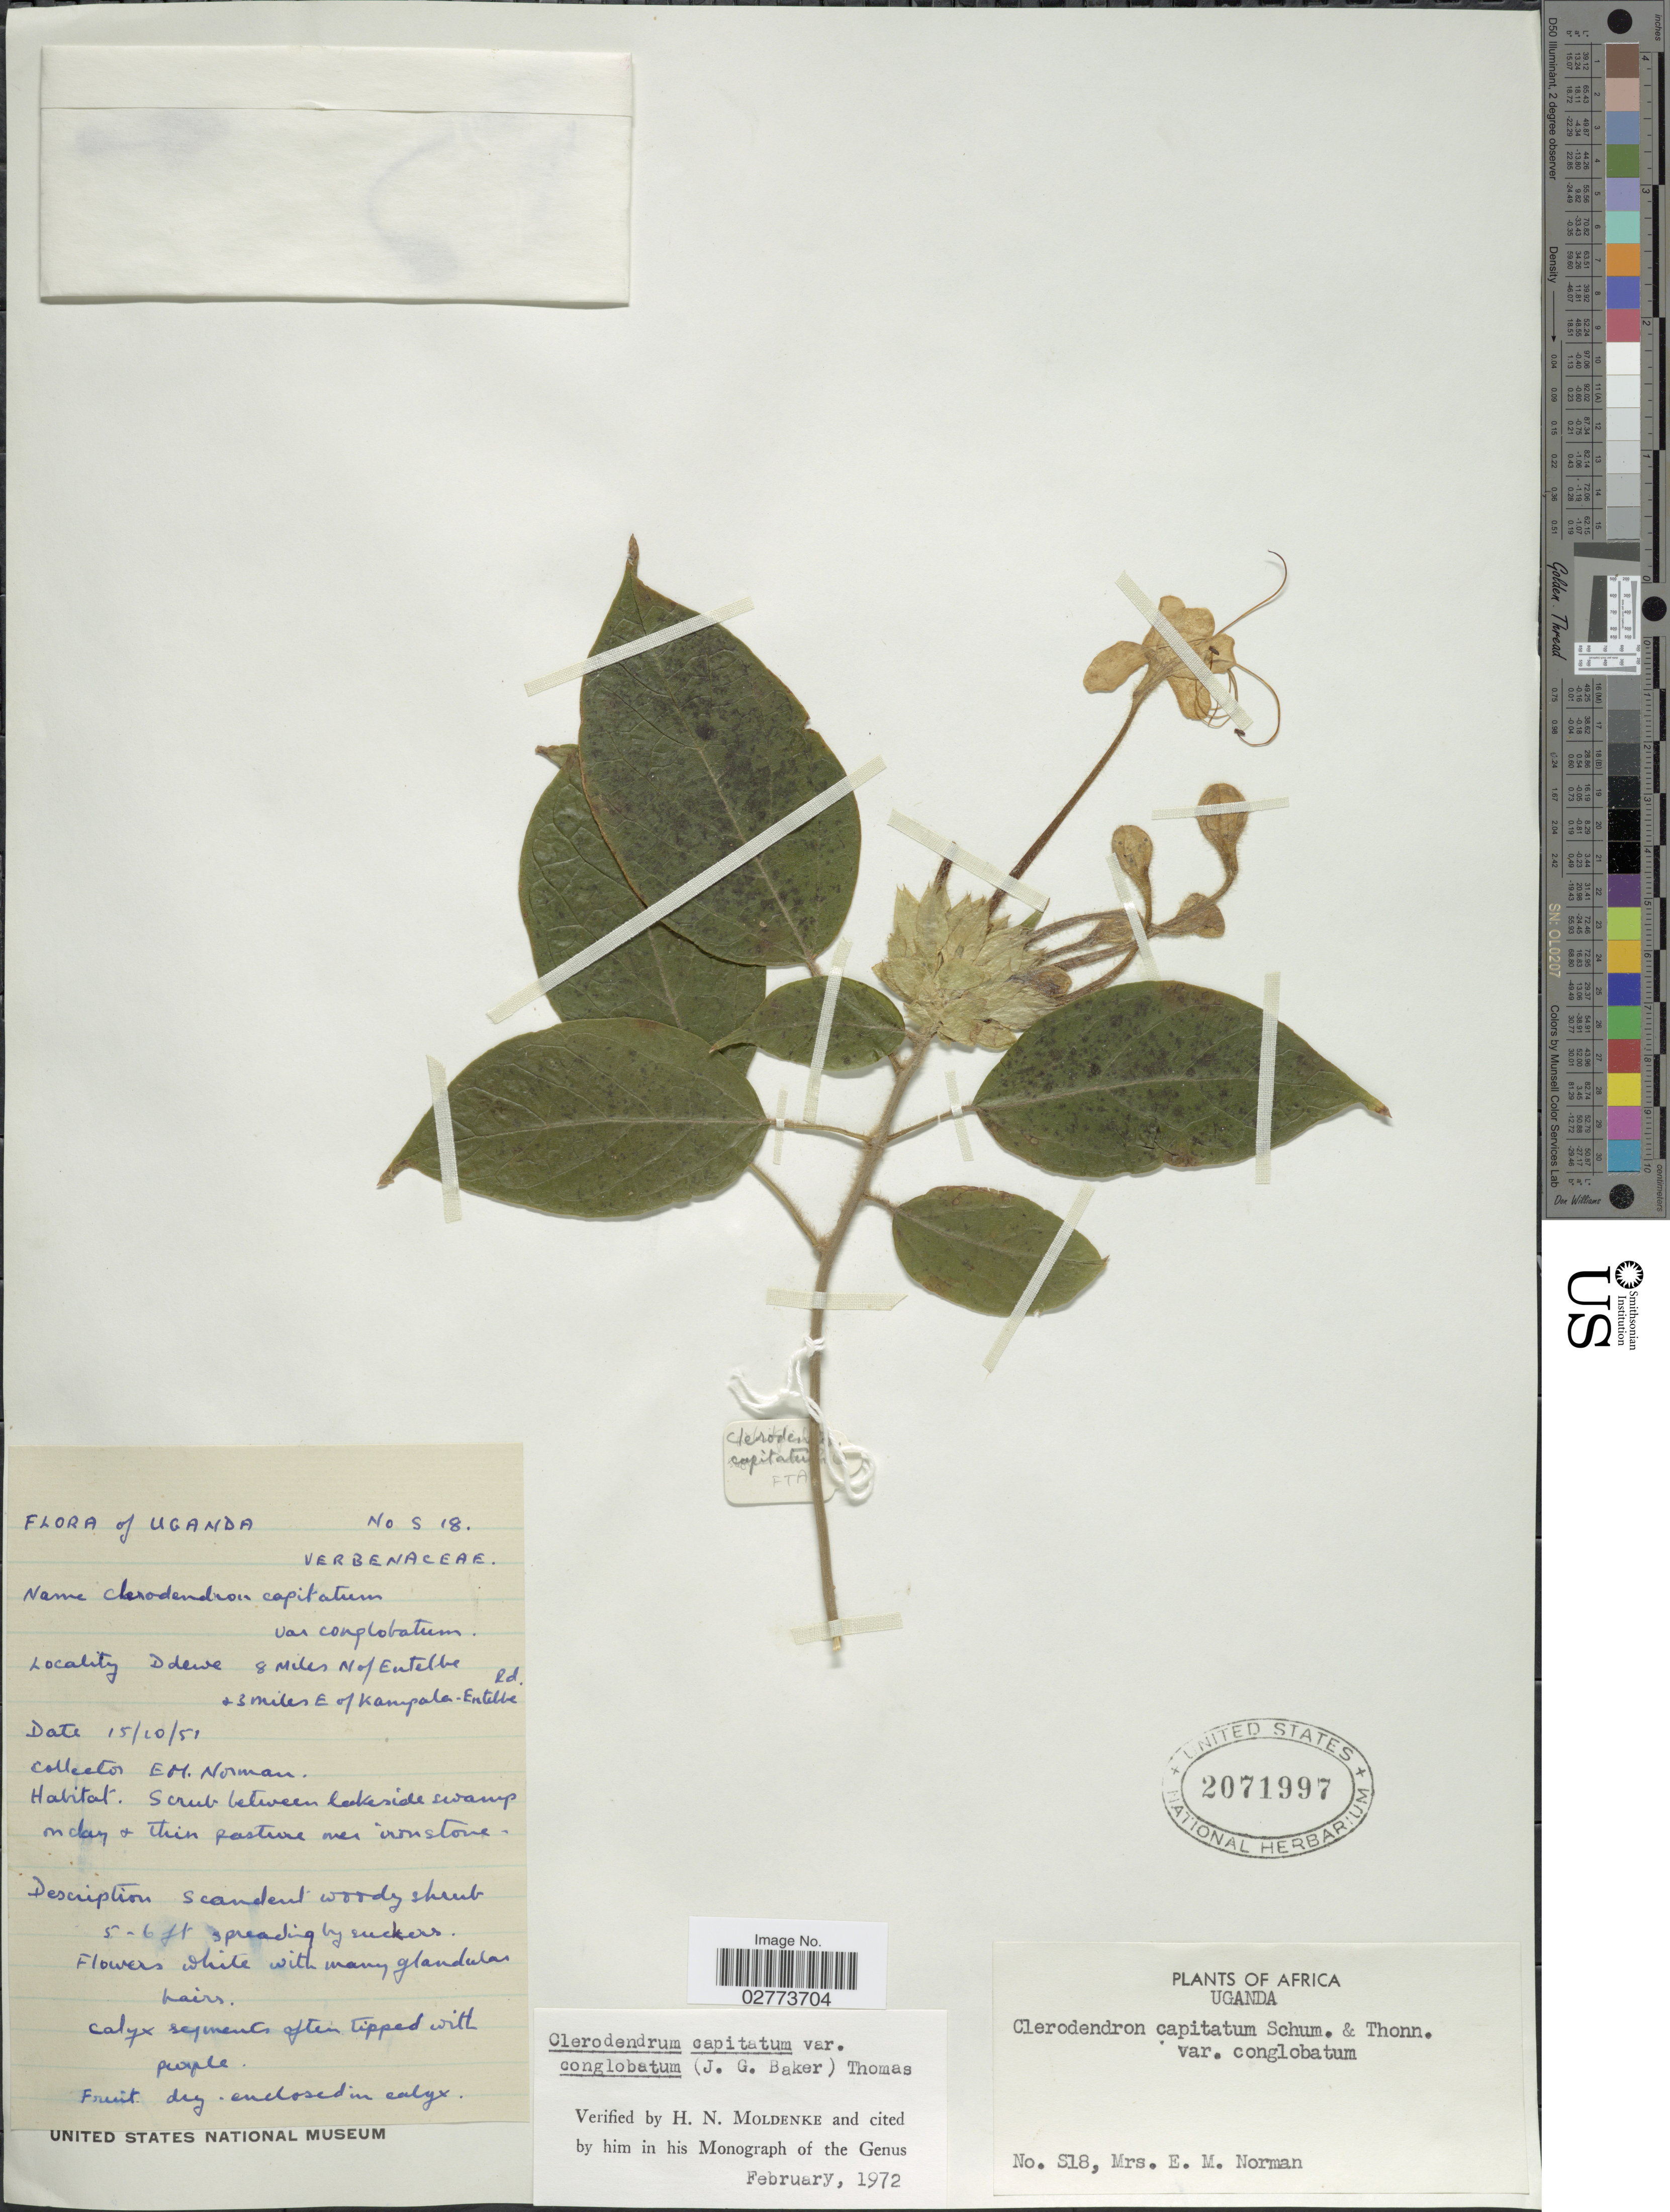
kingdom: Plantae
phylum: Tracheophyta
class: Magnoliopsida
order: Lamiales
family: Lamiaceae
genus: Clerodendrum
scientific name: Clerodendrum capitatum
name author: (Willd.) Schumach. & Thonn.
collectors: E. Norman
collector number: S18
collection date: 1951-10-15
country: Uganda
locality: Ddewe 8 miles N of Entebbe + 3 miles E of Kampala-Entebbe Rd.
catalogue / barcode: US 2071997